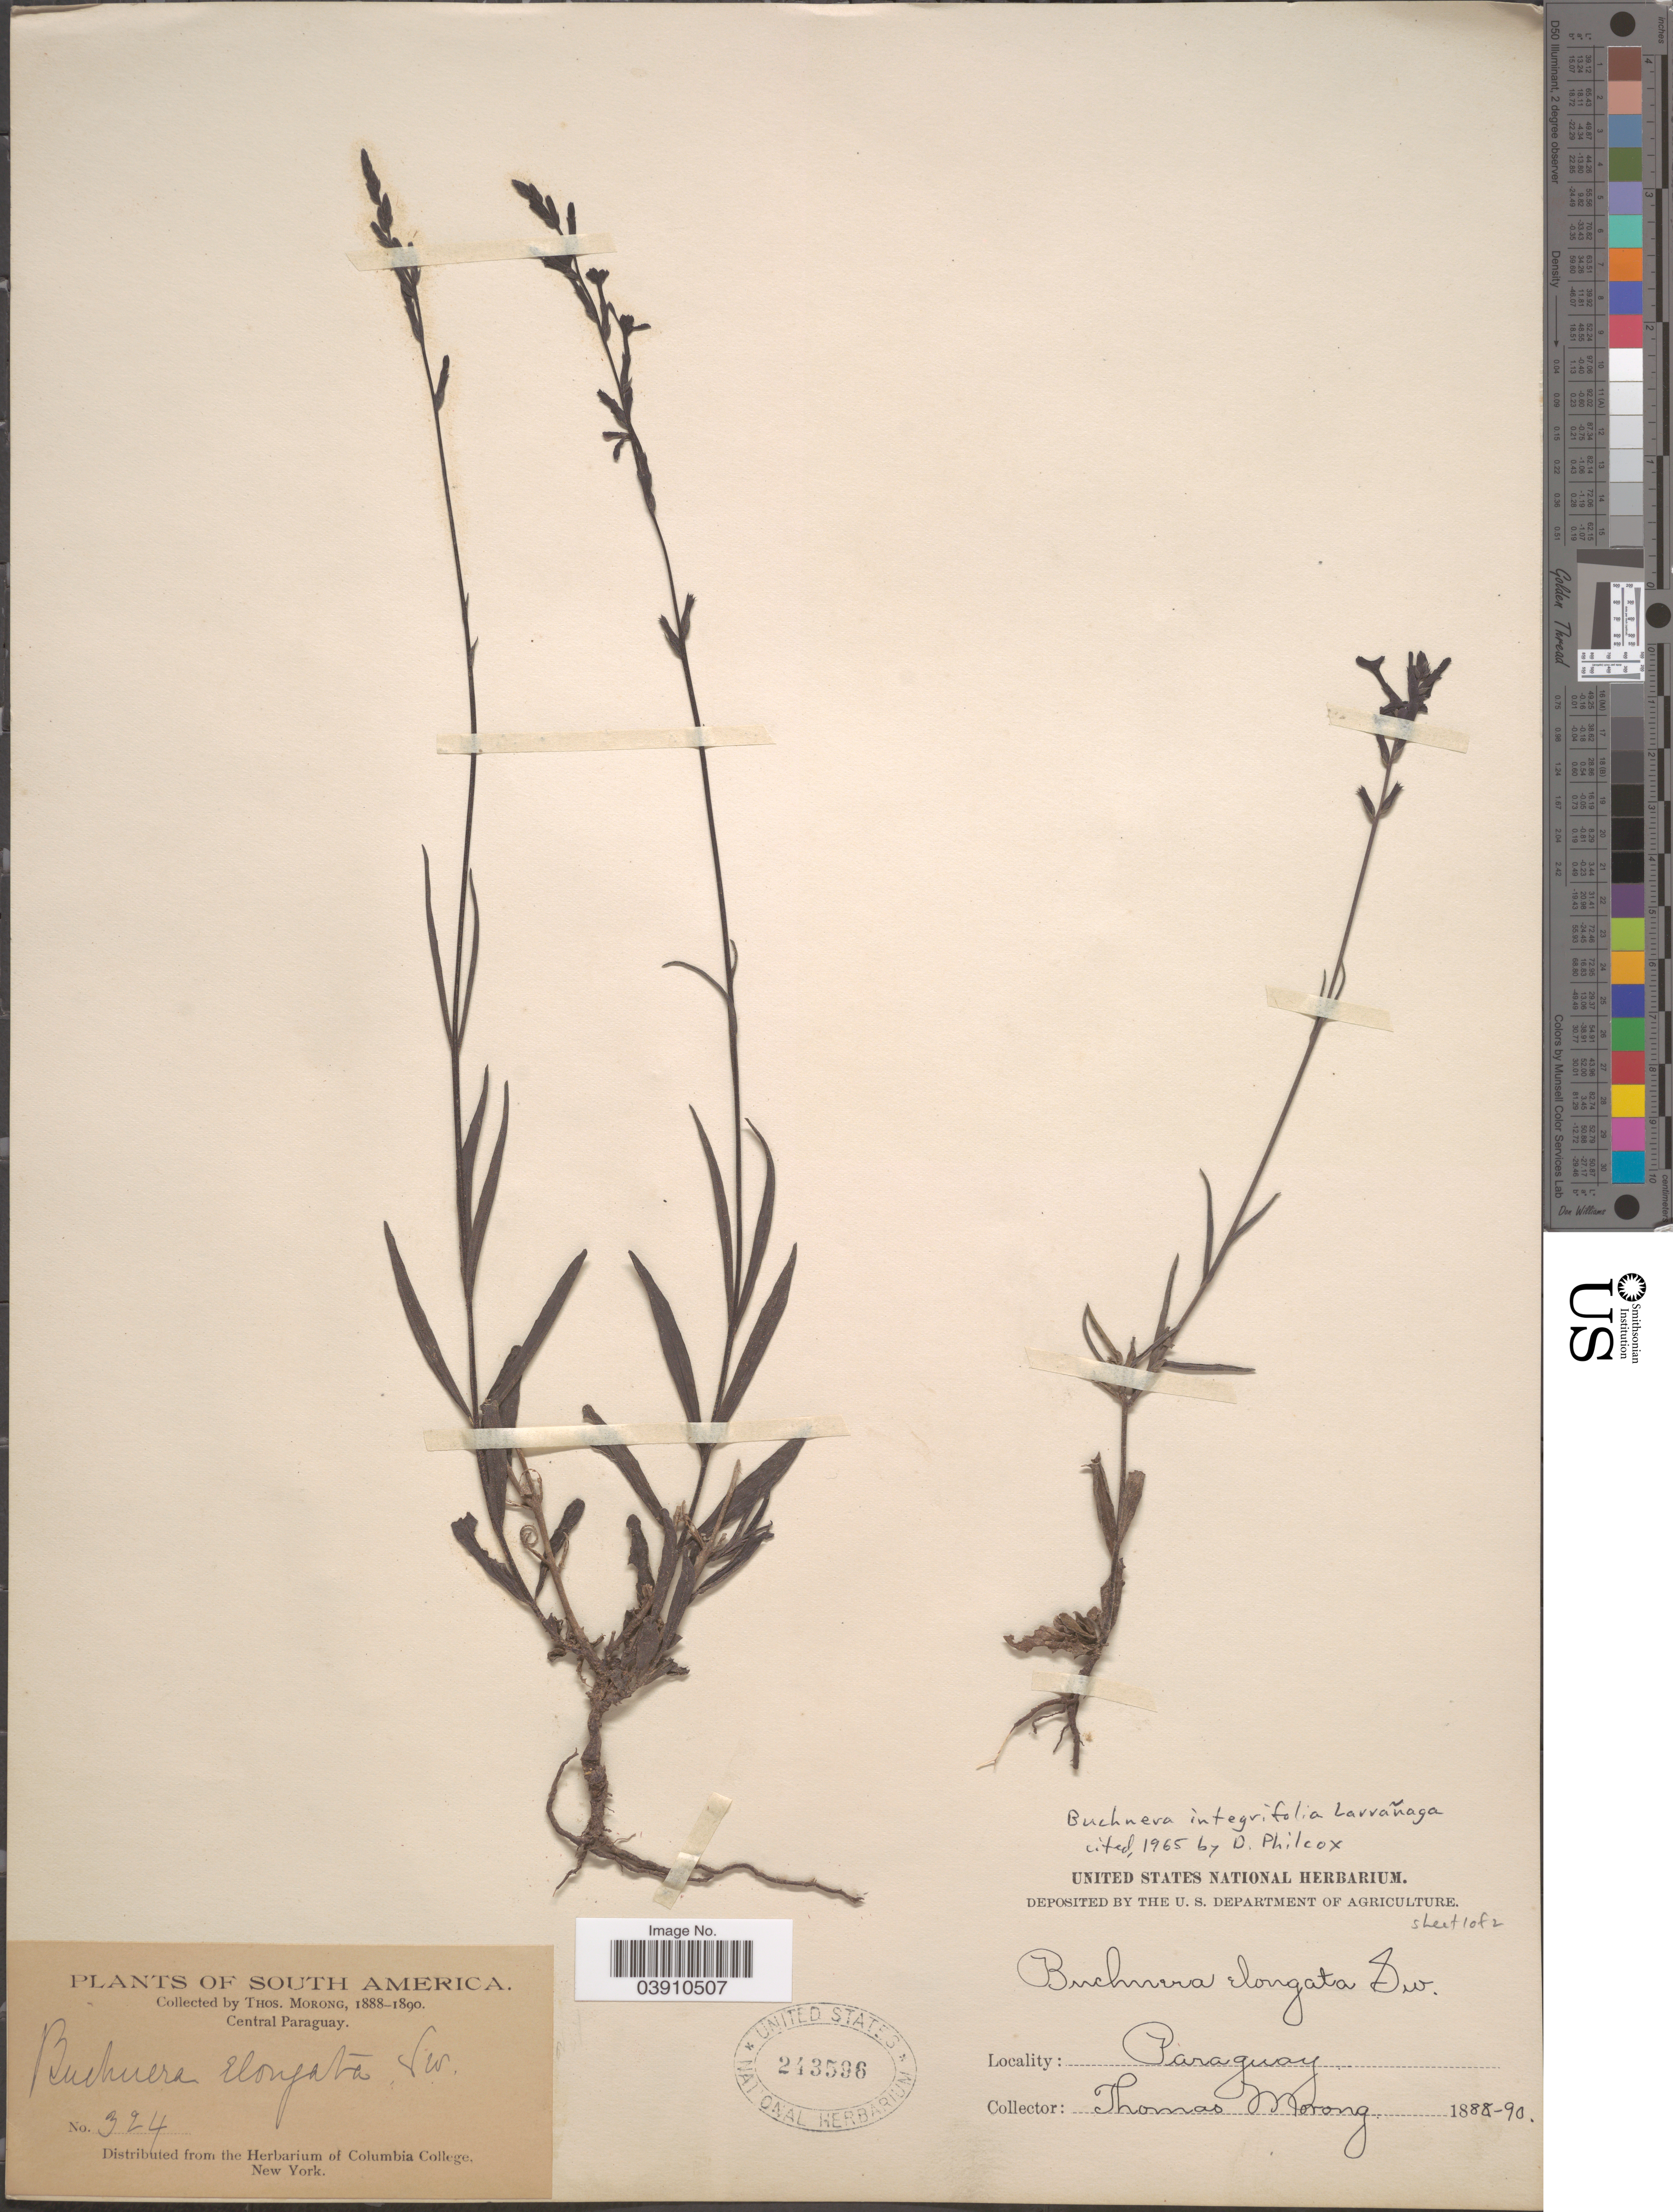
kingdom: Plantae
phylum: Tracheophyta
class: Magnoliopsida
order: Lamiales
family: Orobanchaceae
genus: Buchnera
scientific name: Buchnera integrifolia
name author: Larrañaga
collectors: ex herb. T. Morong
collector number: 324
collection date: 1888/1890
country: Paraguay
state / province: Central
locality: Central Paraguay.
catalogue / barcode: US 243596